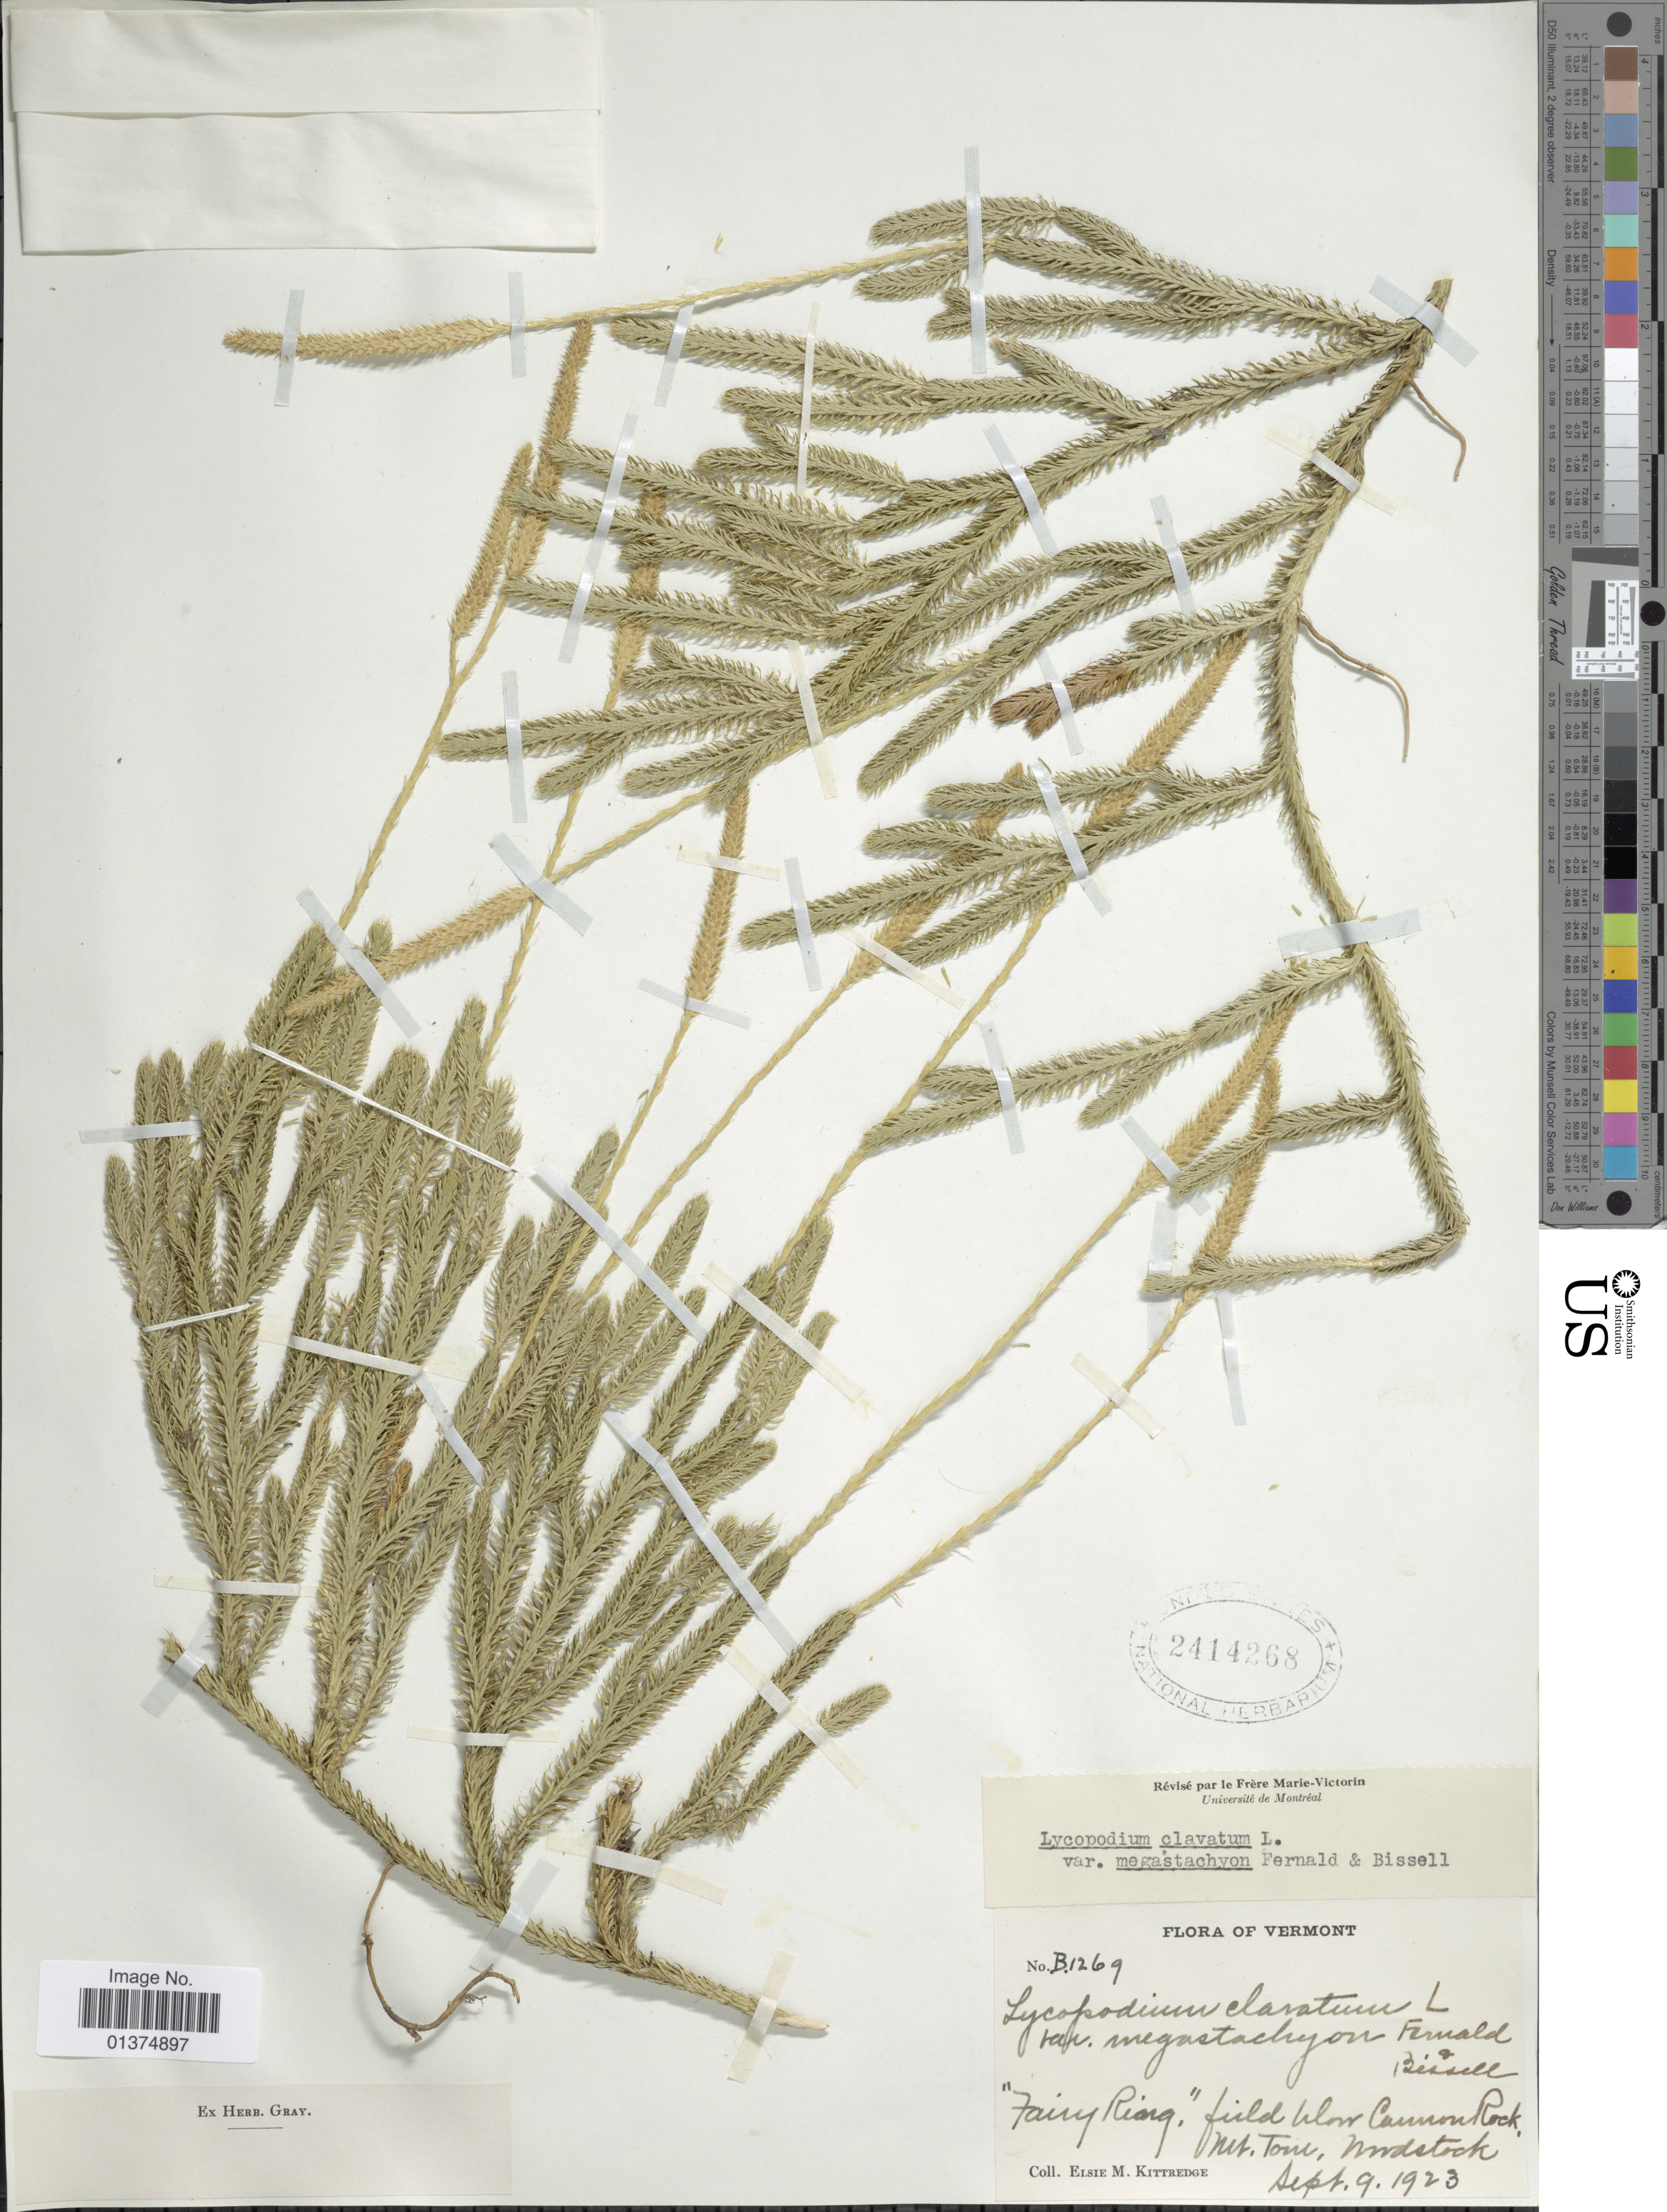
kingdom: Plantae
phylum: Tracheophyta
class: Lycopodiopsida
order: Lycopodiales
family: Lycopodiaceae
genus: Lycopodium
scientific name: Lycopodium lagopus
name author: Zinserl. ex Kuzen.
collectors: E. Kittridge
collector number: B1269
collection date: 1923-09-09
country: United States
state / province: Vermont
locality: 'fairy Ring' field below Cannon Rock, Mt Tom, Woodstock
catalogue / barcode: US 2414268